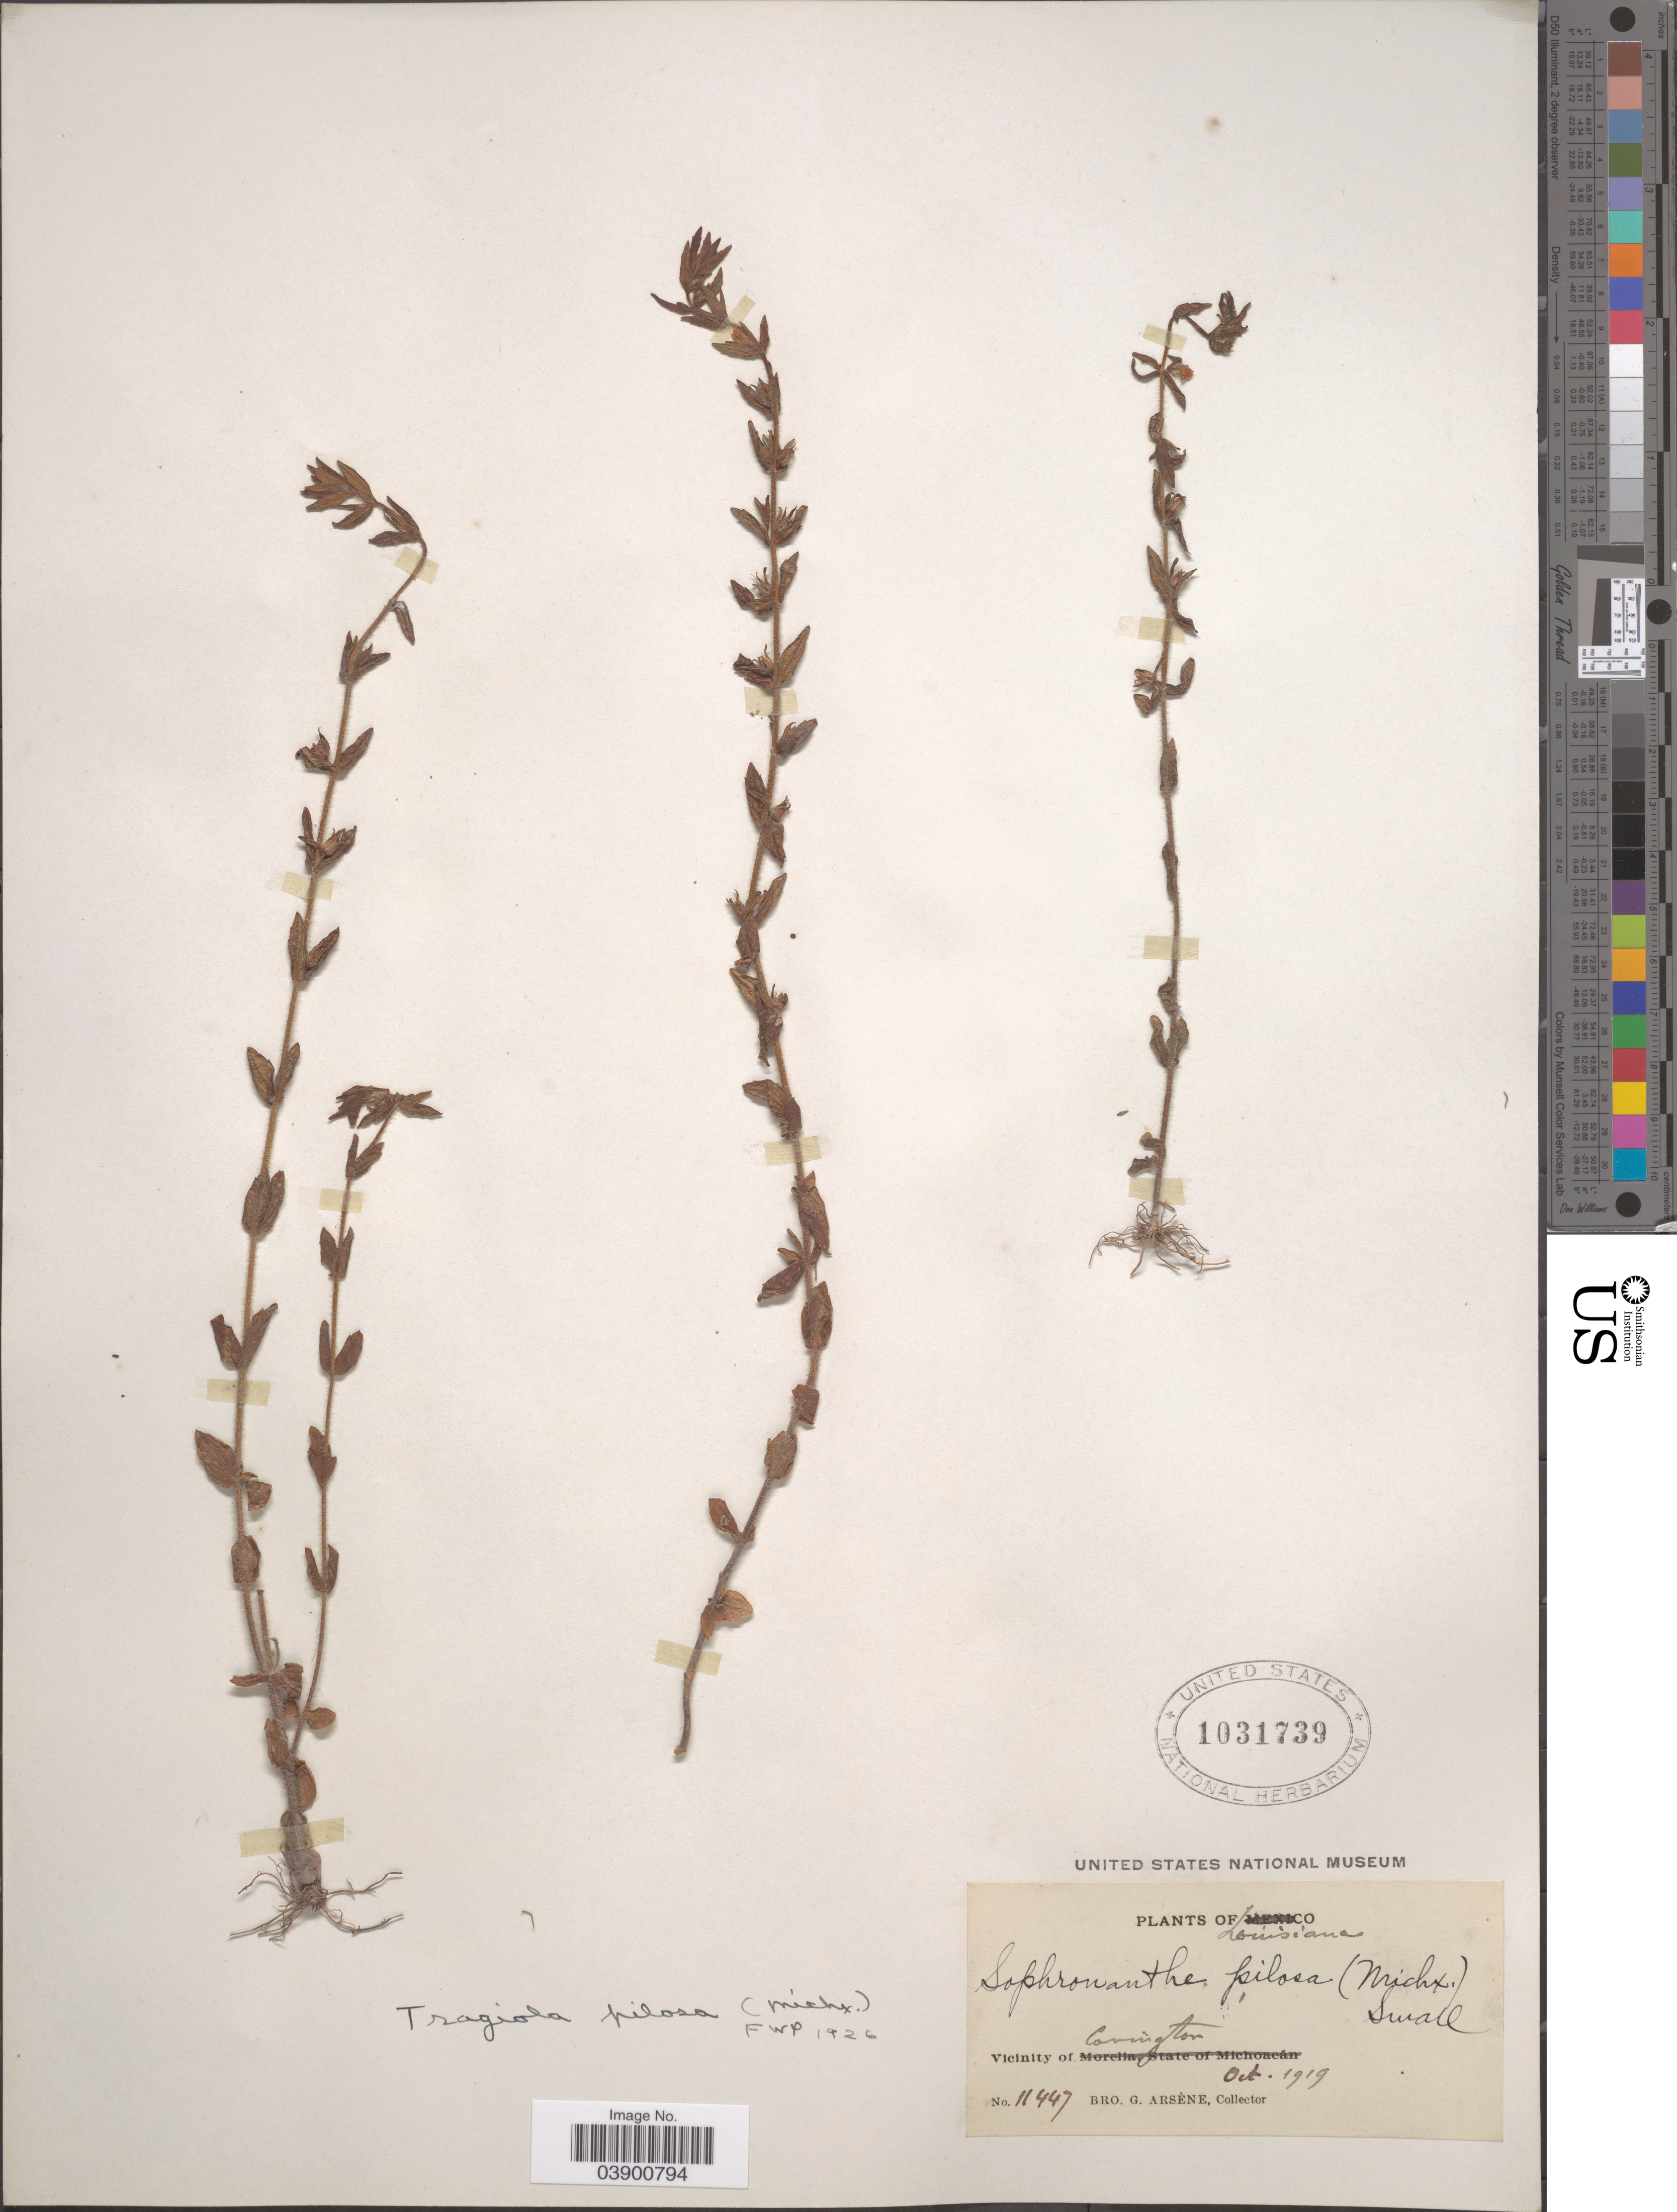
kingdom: Plantae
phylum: Tracheophyta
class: Magnoliopsida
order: Lamiales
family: Plantaginaceae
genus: Gratiola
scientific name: Gratiola pilosa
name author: Michx.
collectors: Bro. G. Arsène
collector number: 11447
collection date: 1919-10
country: United States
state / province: Louisiana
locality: Vicinity of Covington.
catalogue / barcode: US 1031739